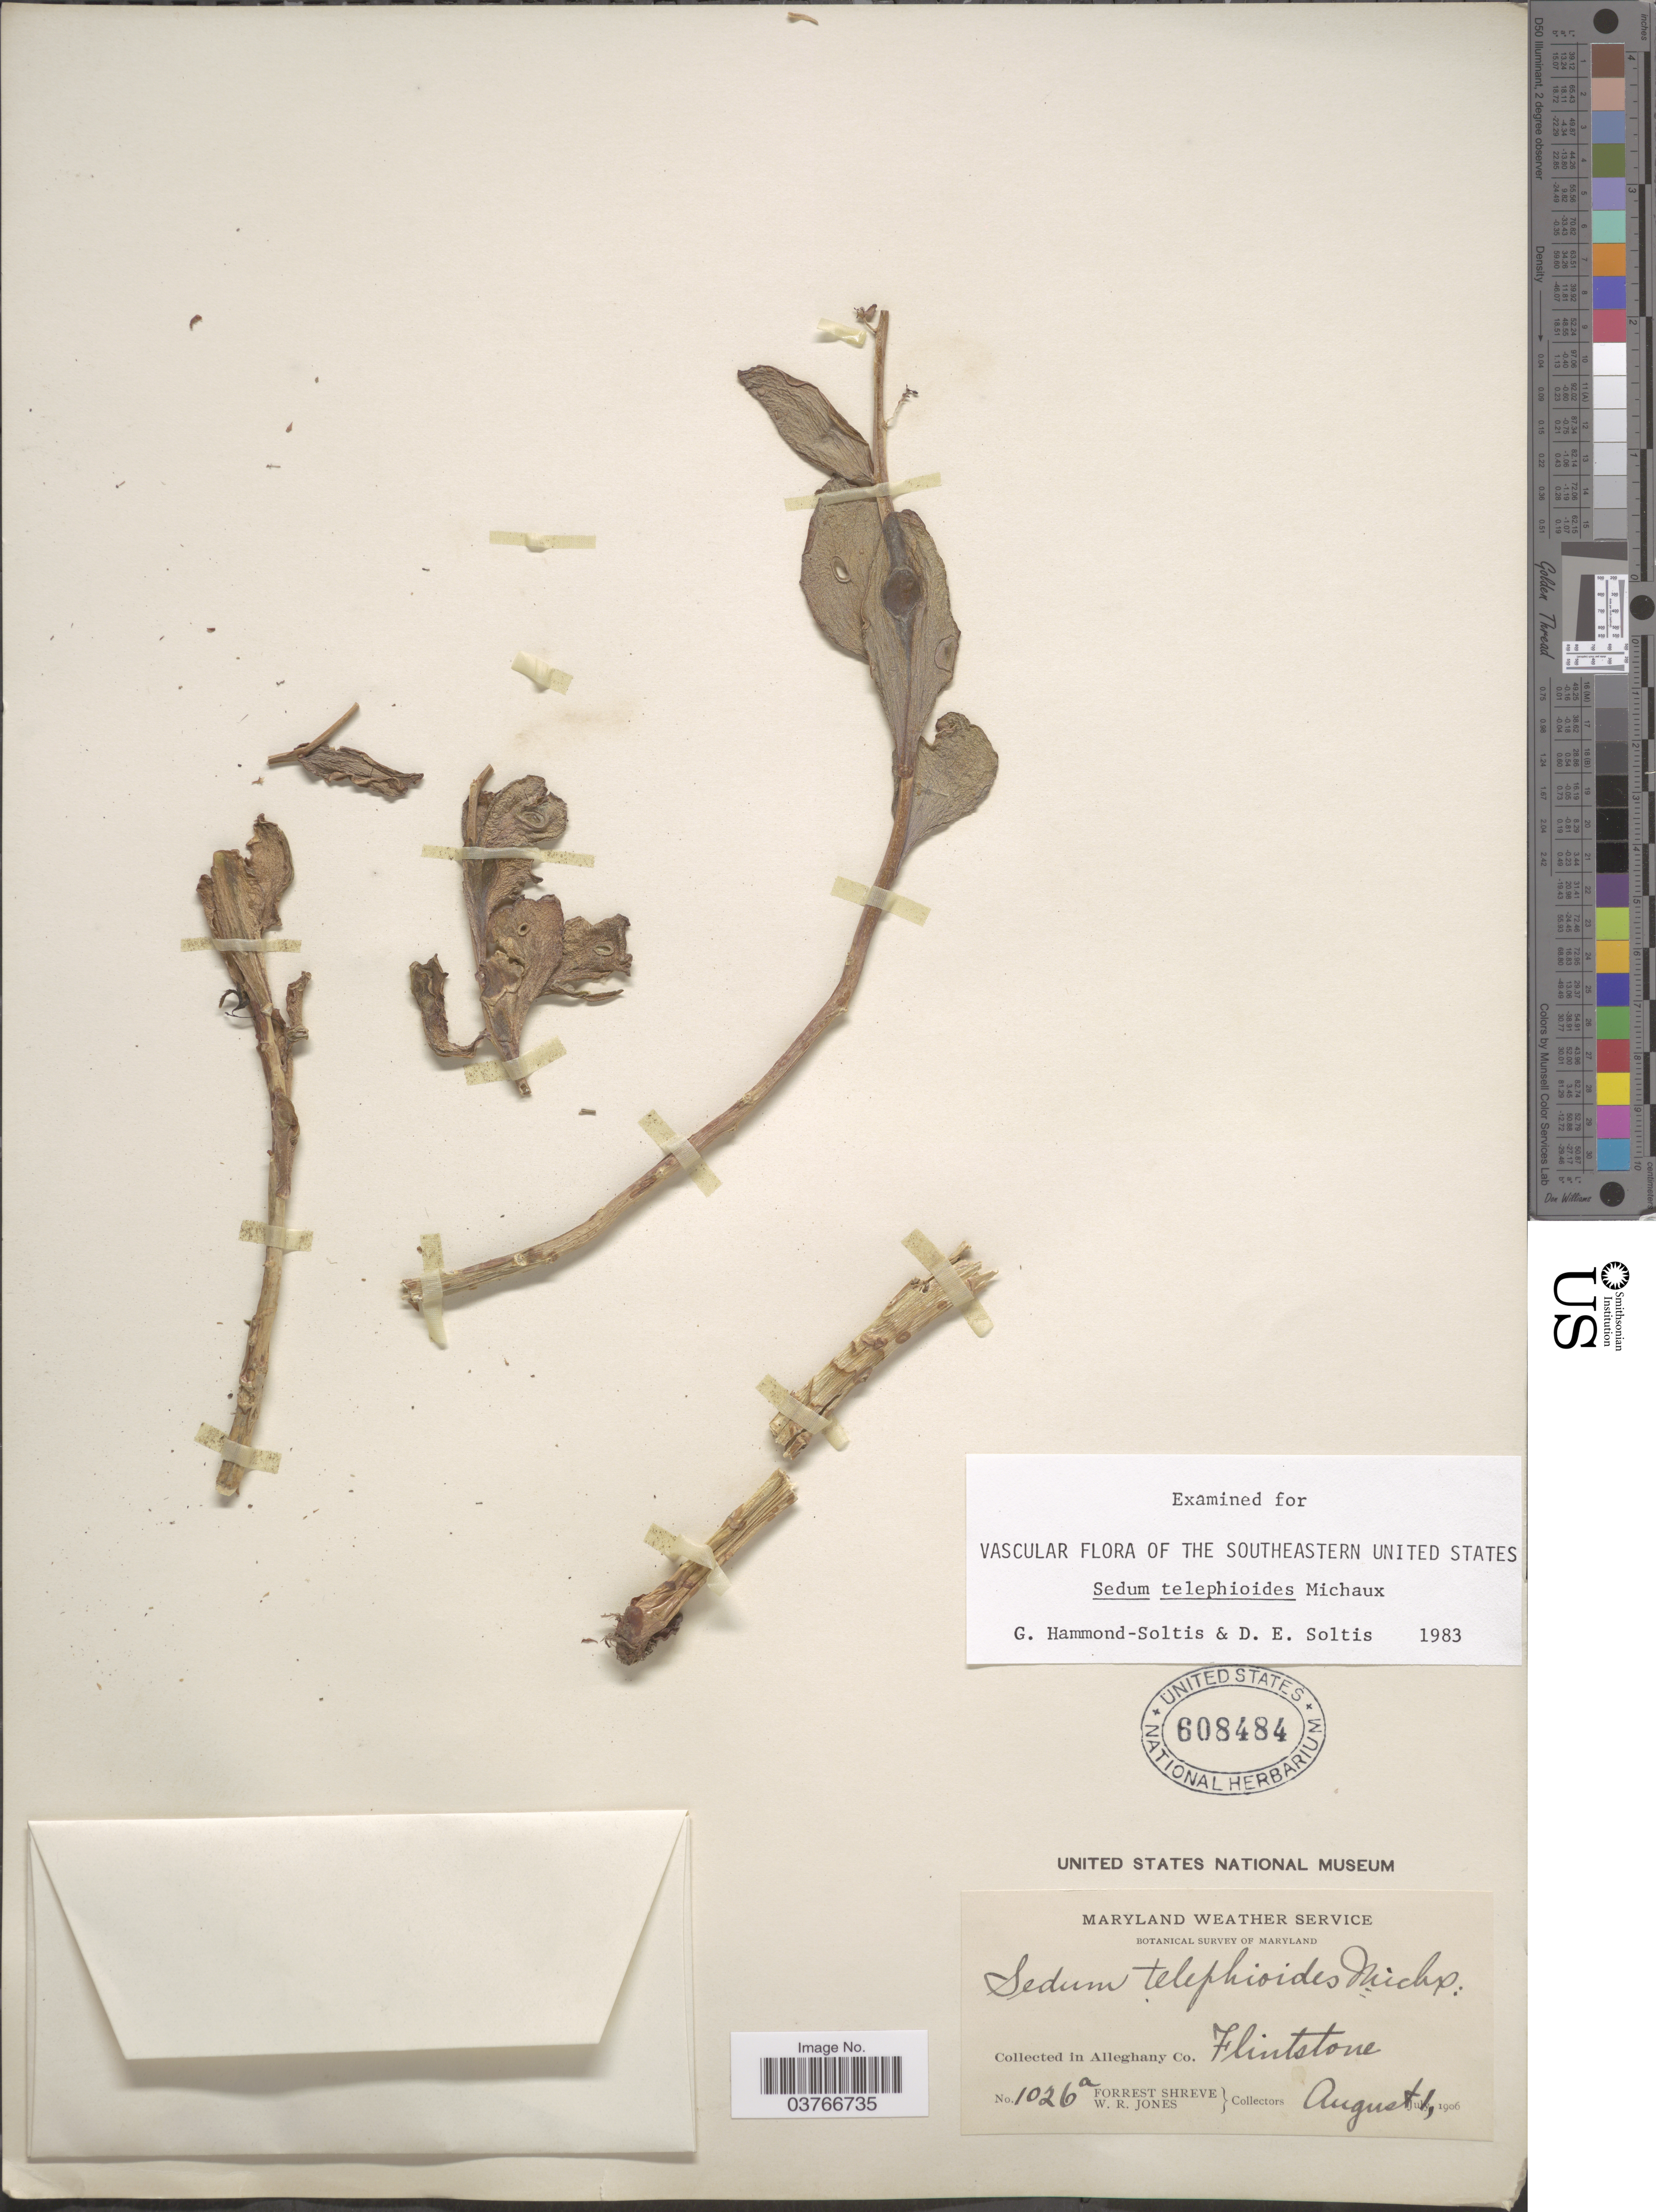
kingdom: Plantae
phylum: Tracheophyta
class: Magnoliopsida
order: Saxifragales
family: Crassulaceae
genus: Hylotelephium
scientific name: Hylotelephium telephioides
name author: (Michx.) H. Ohba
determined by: Strong, Mark T., (BOT), Smithsonian Institution - National Museum of Natural History (UNITED STATES)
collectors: F. Shreve & W. R. Jones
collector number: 1026a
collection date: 1906-08-01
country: United States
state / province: Maryland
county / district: Allegany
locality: Maryland Weather Service. [unsure placement] Alleghany co. Flintstone.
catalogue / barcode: US 608484